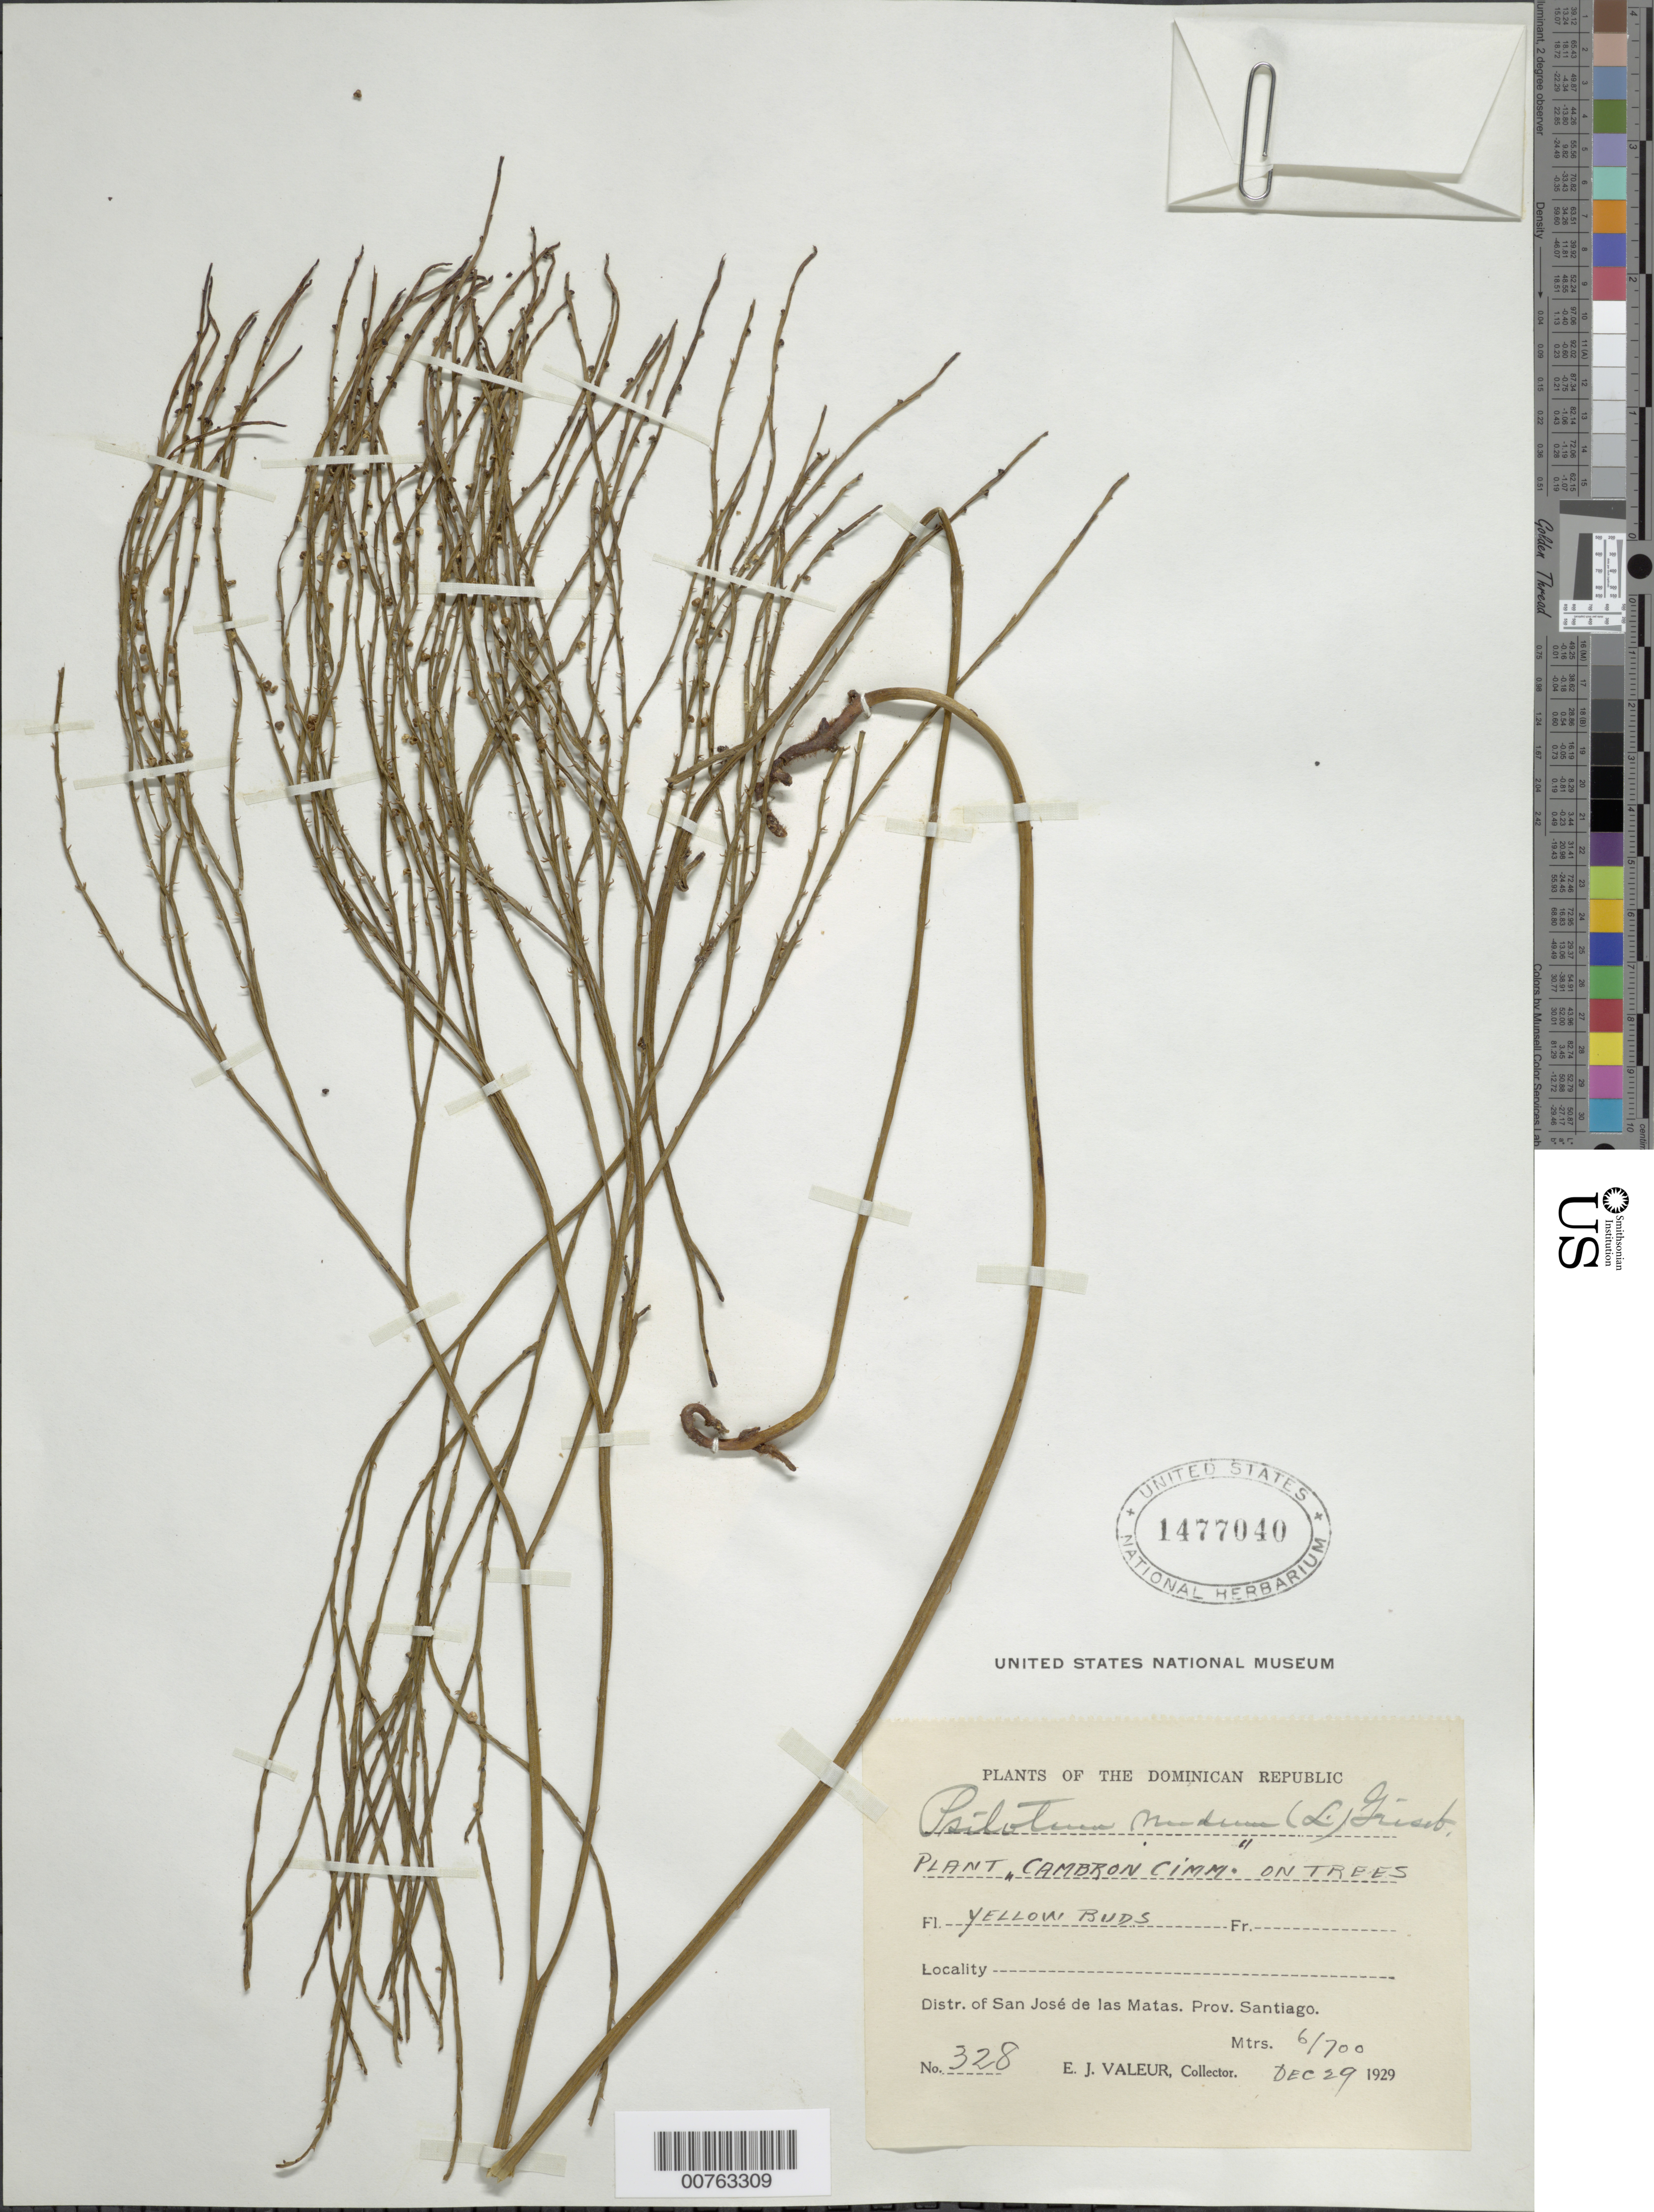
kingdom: Plantae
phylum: Tracheophyta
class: Polypodiopsida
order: Psilotales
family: Psilotaceae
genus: Psilotum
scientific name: Psilotum nudum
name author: (L.) P. Beauv.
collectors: E. Valeur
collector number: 328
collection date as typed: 29 Dec 1929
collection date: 1929-12-29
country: Dominican Republic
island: Hispaniola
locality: Distr. San José de las Matas. Provincia Santiago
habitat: On trees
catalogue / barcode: US 1477040